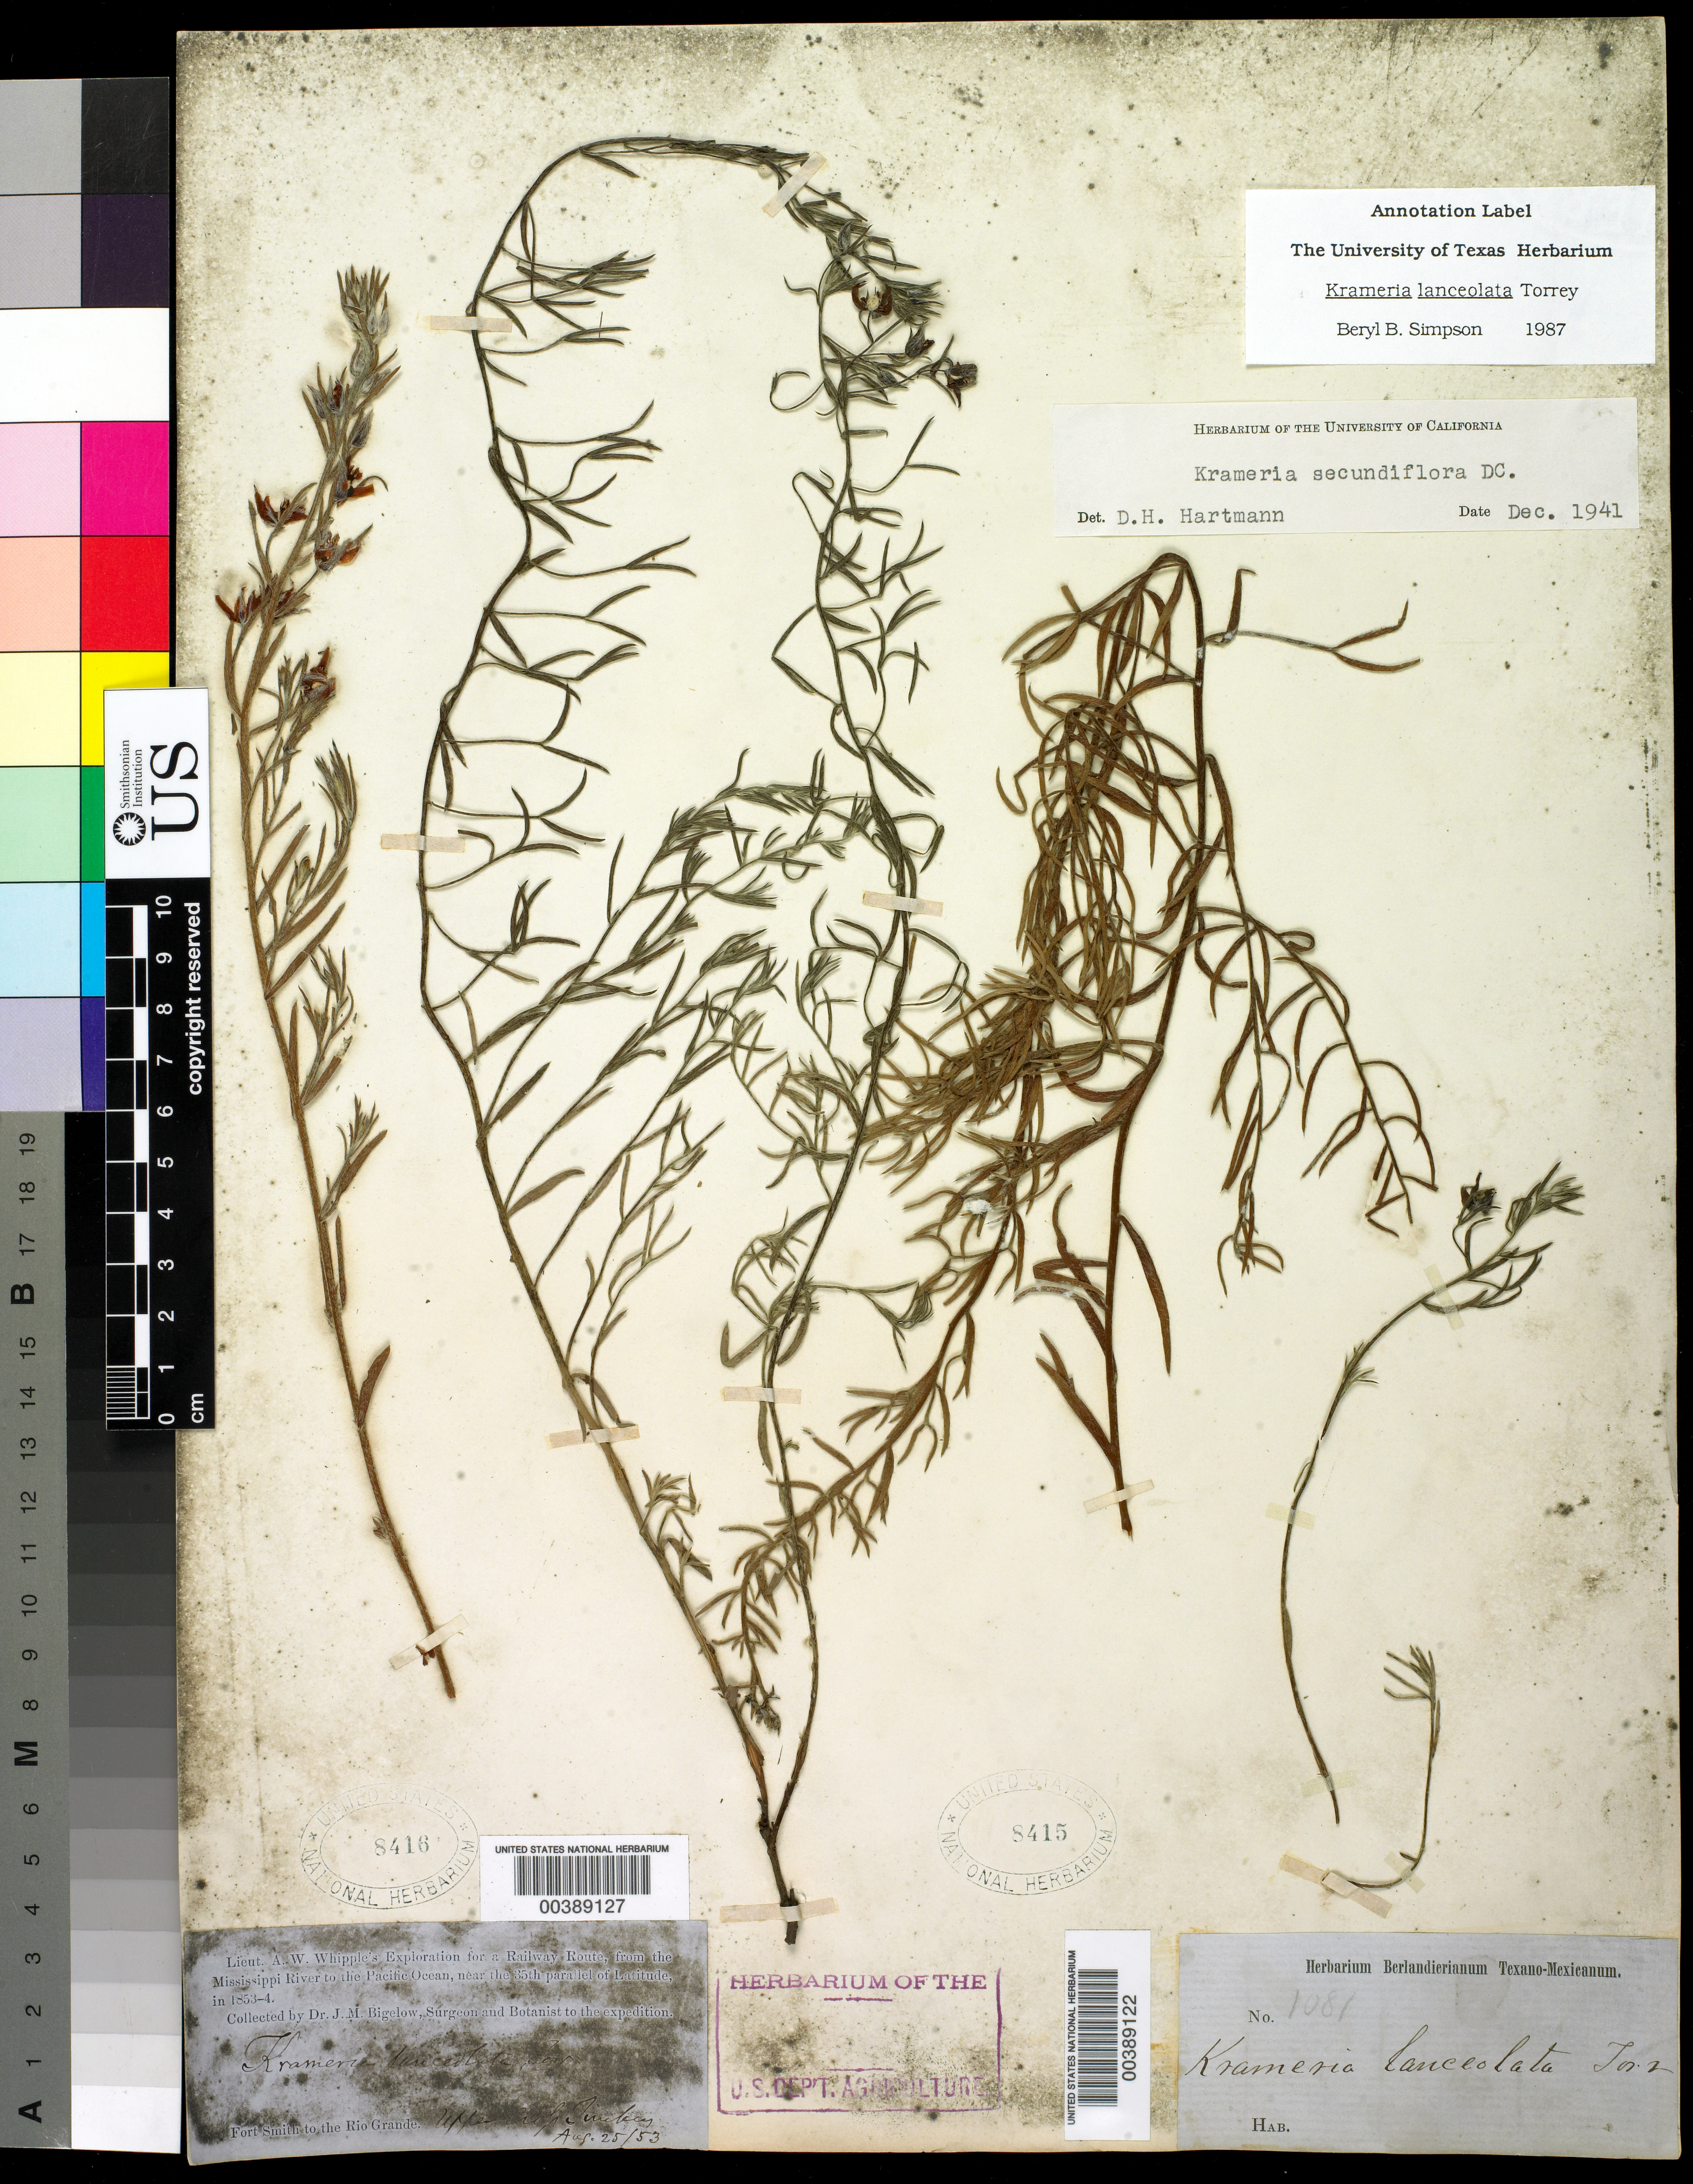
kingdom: Plantae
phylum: Tracheophyta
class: Magnoliopsida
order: Zygophyllales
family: Krameriaceae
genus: Krameria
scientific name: Krameria lanceolata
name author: Torr.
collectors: A. Ruth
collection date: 1903-09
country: United States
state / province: Texas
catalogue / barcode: US 8415